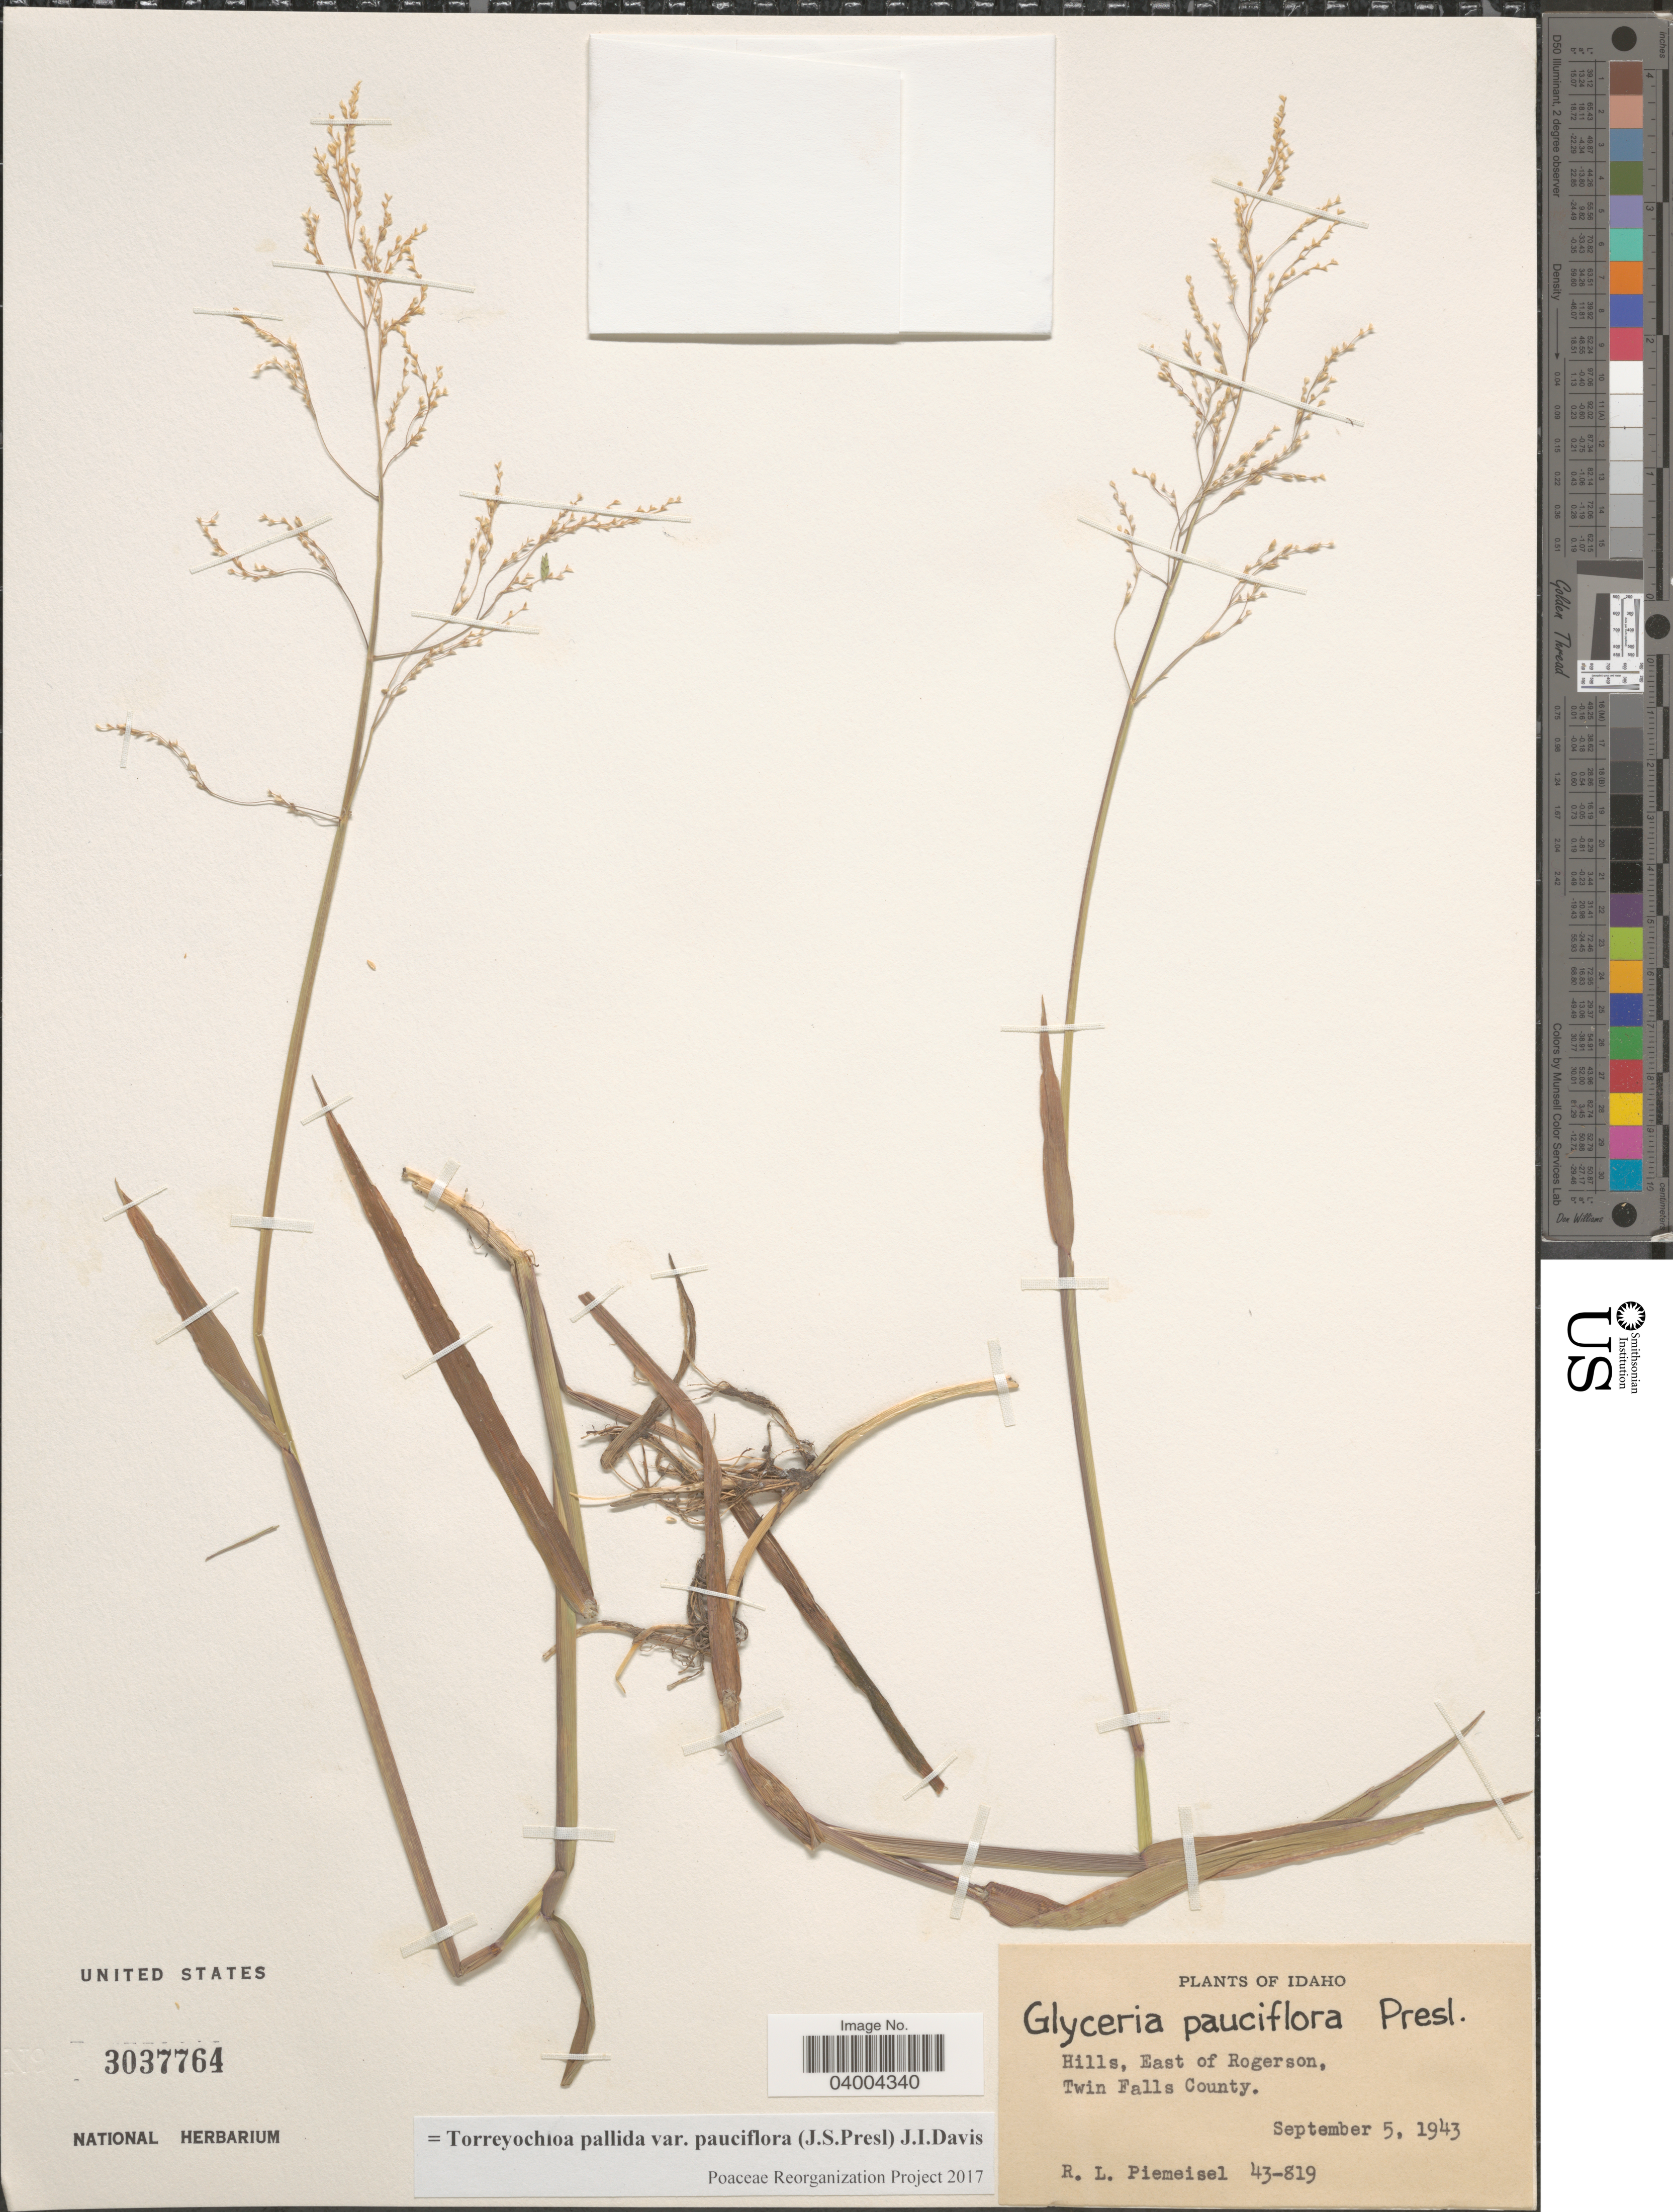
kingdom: Plantae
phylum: Tracheophyta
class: Liliopsida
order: Poales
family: Poaceae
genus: Torreyochloa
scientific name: Torreyochloa pallida var. pauciflora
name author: (J. Presl) J.I. Davis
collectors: R. L. Piemeisel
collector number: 43-819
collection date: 1943-09-05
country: United States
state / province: Idaho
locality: Hills, East of Rogerson, Twin Falls County.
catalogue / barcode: US 3037764